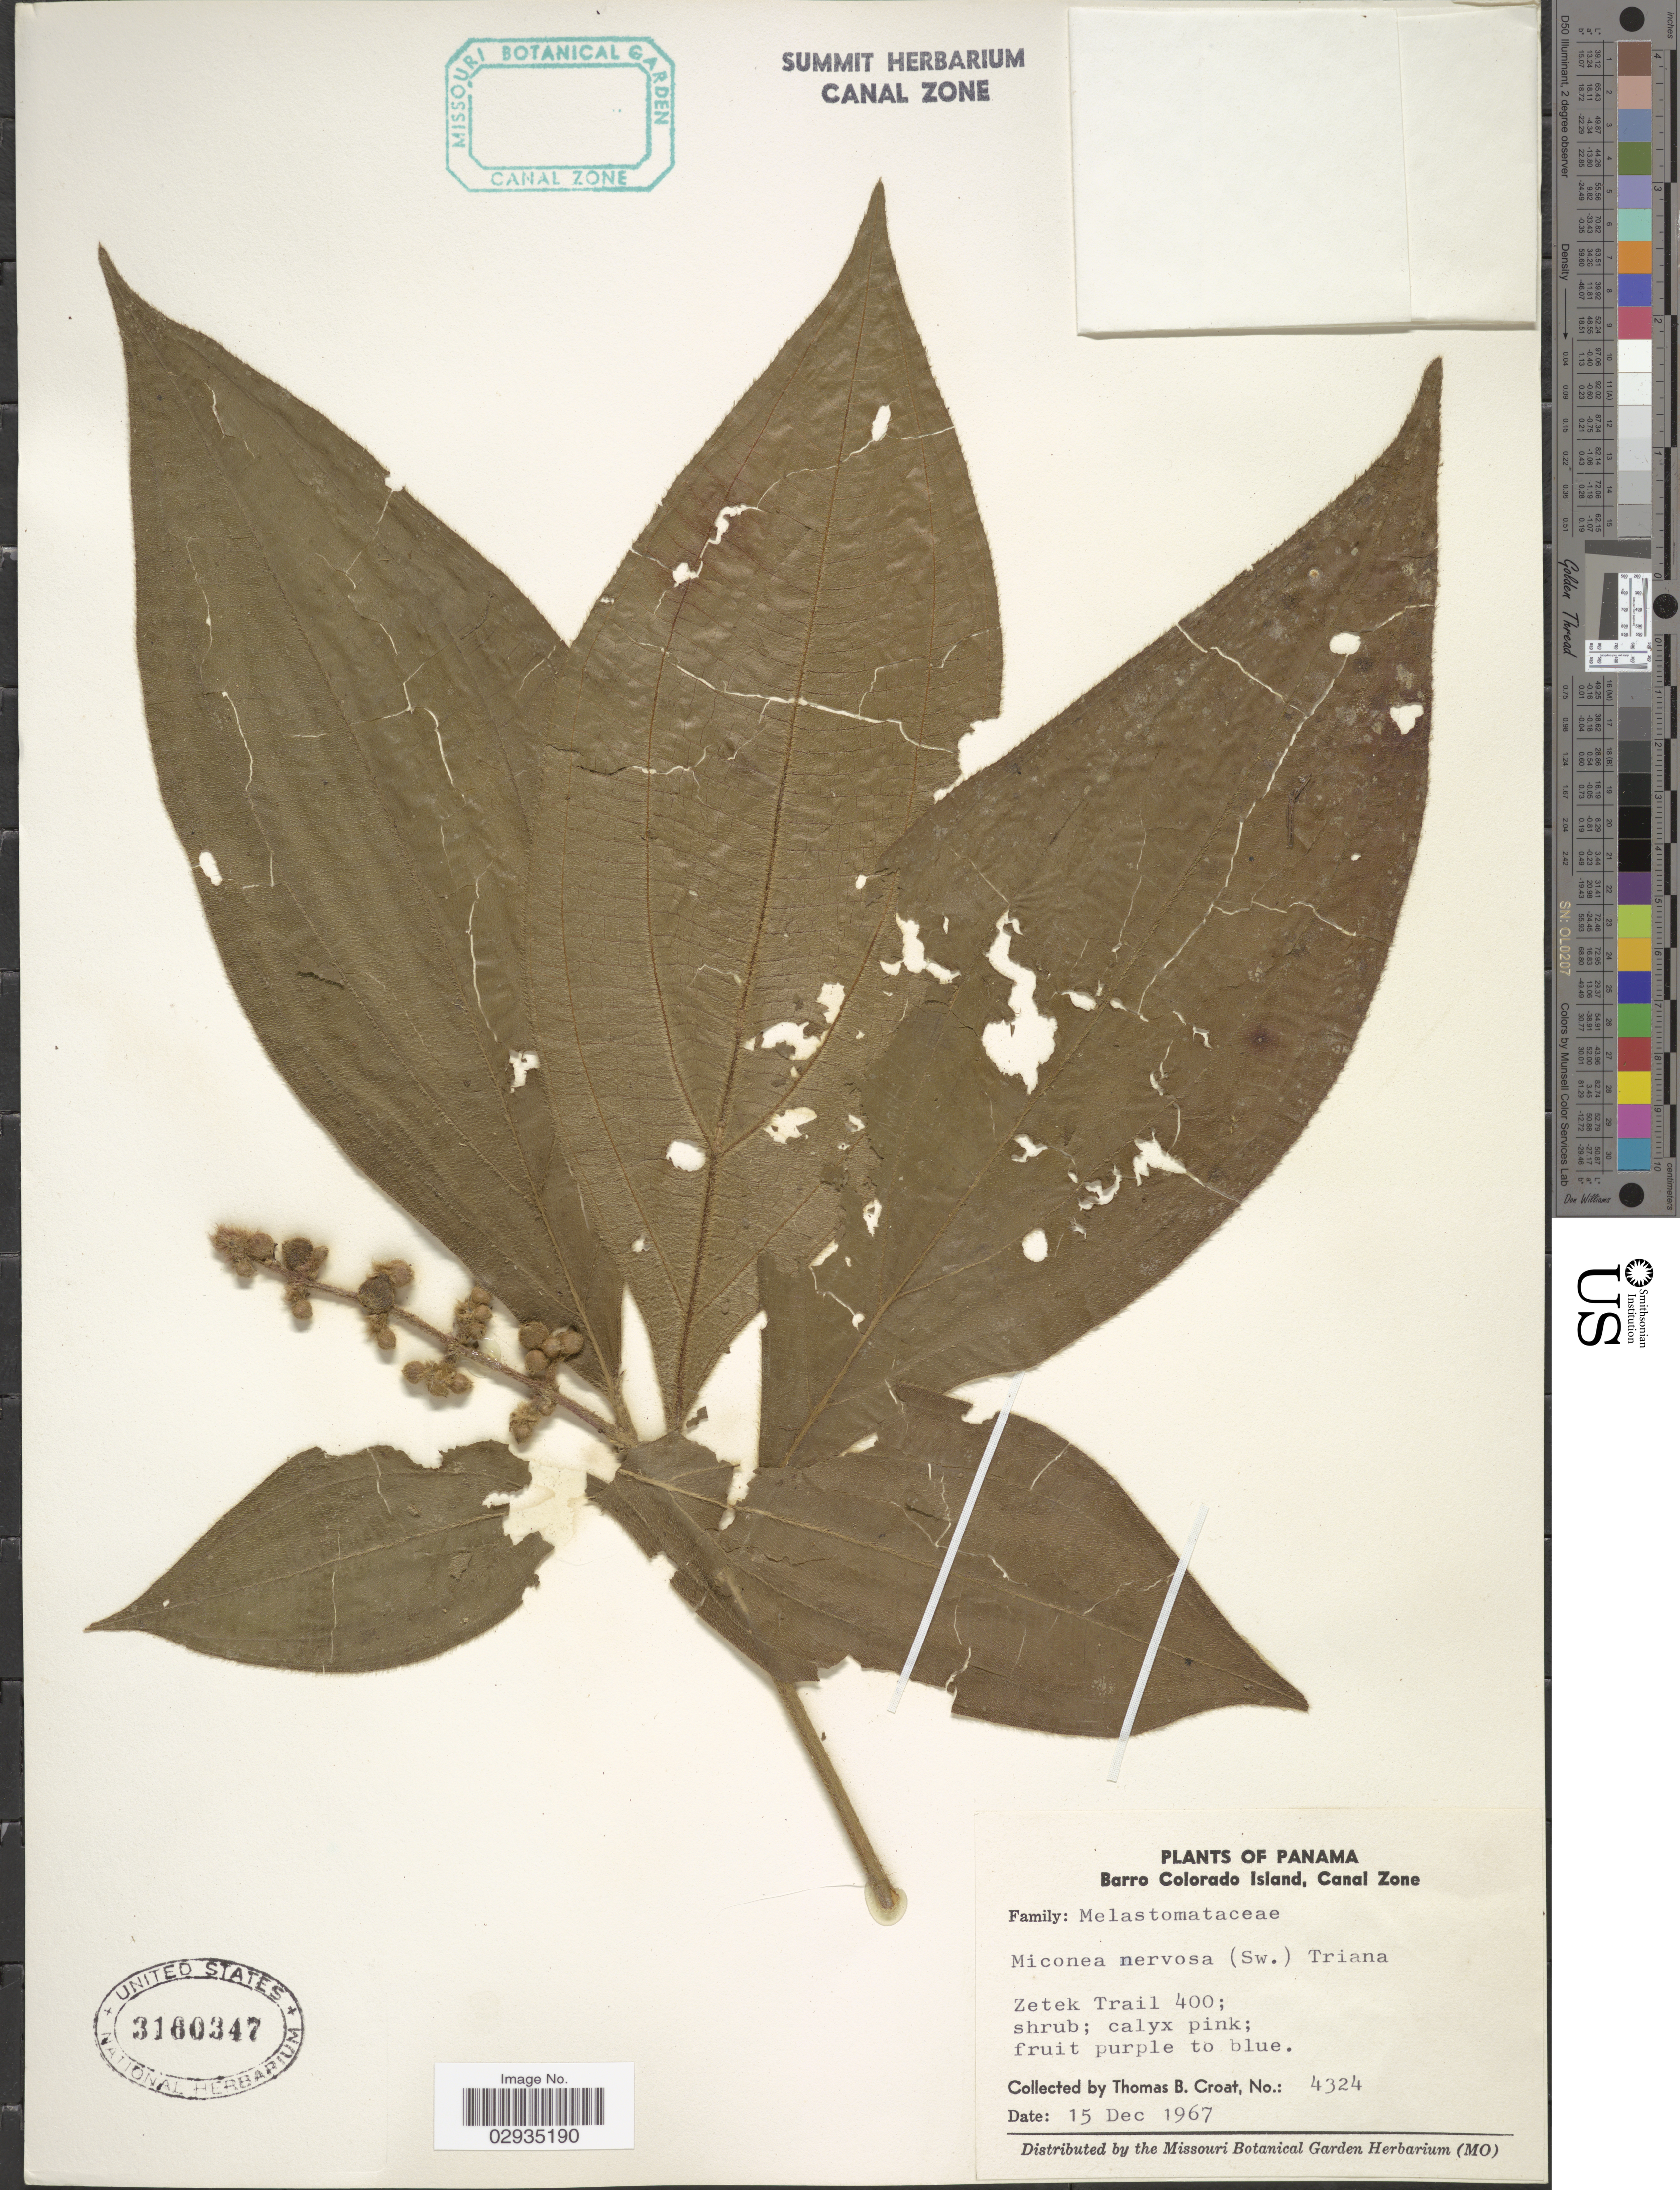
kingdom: Plantae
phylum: Tracheophyta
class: Magnoliopsida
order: Myrtales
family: Melastomataceae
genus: Miconia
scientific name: Miconia nervosa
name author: (Sm.) Triana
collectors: T. B. Croat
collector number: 4324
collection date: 1967-12-15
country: Panama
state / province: Panamá Oeste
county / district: Canal Zone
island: Barro Colorado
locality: Barro Colorado Island, Canal Zone, Zetek trail 400.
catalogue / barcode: US 3160347